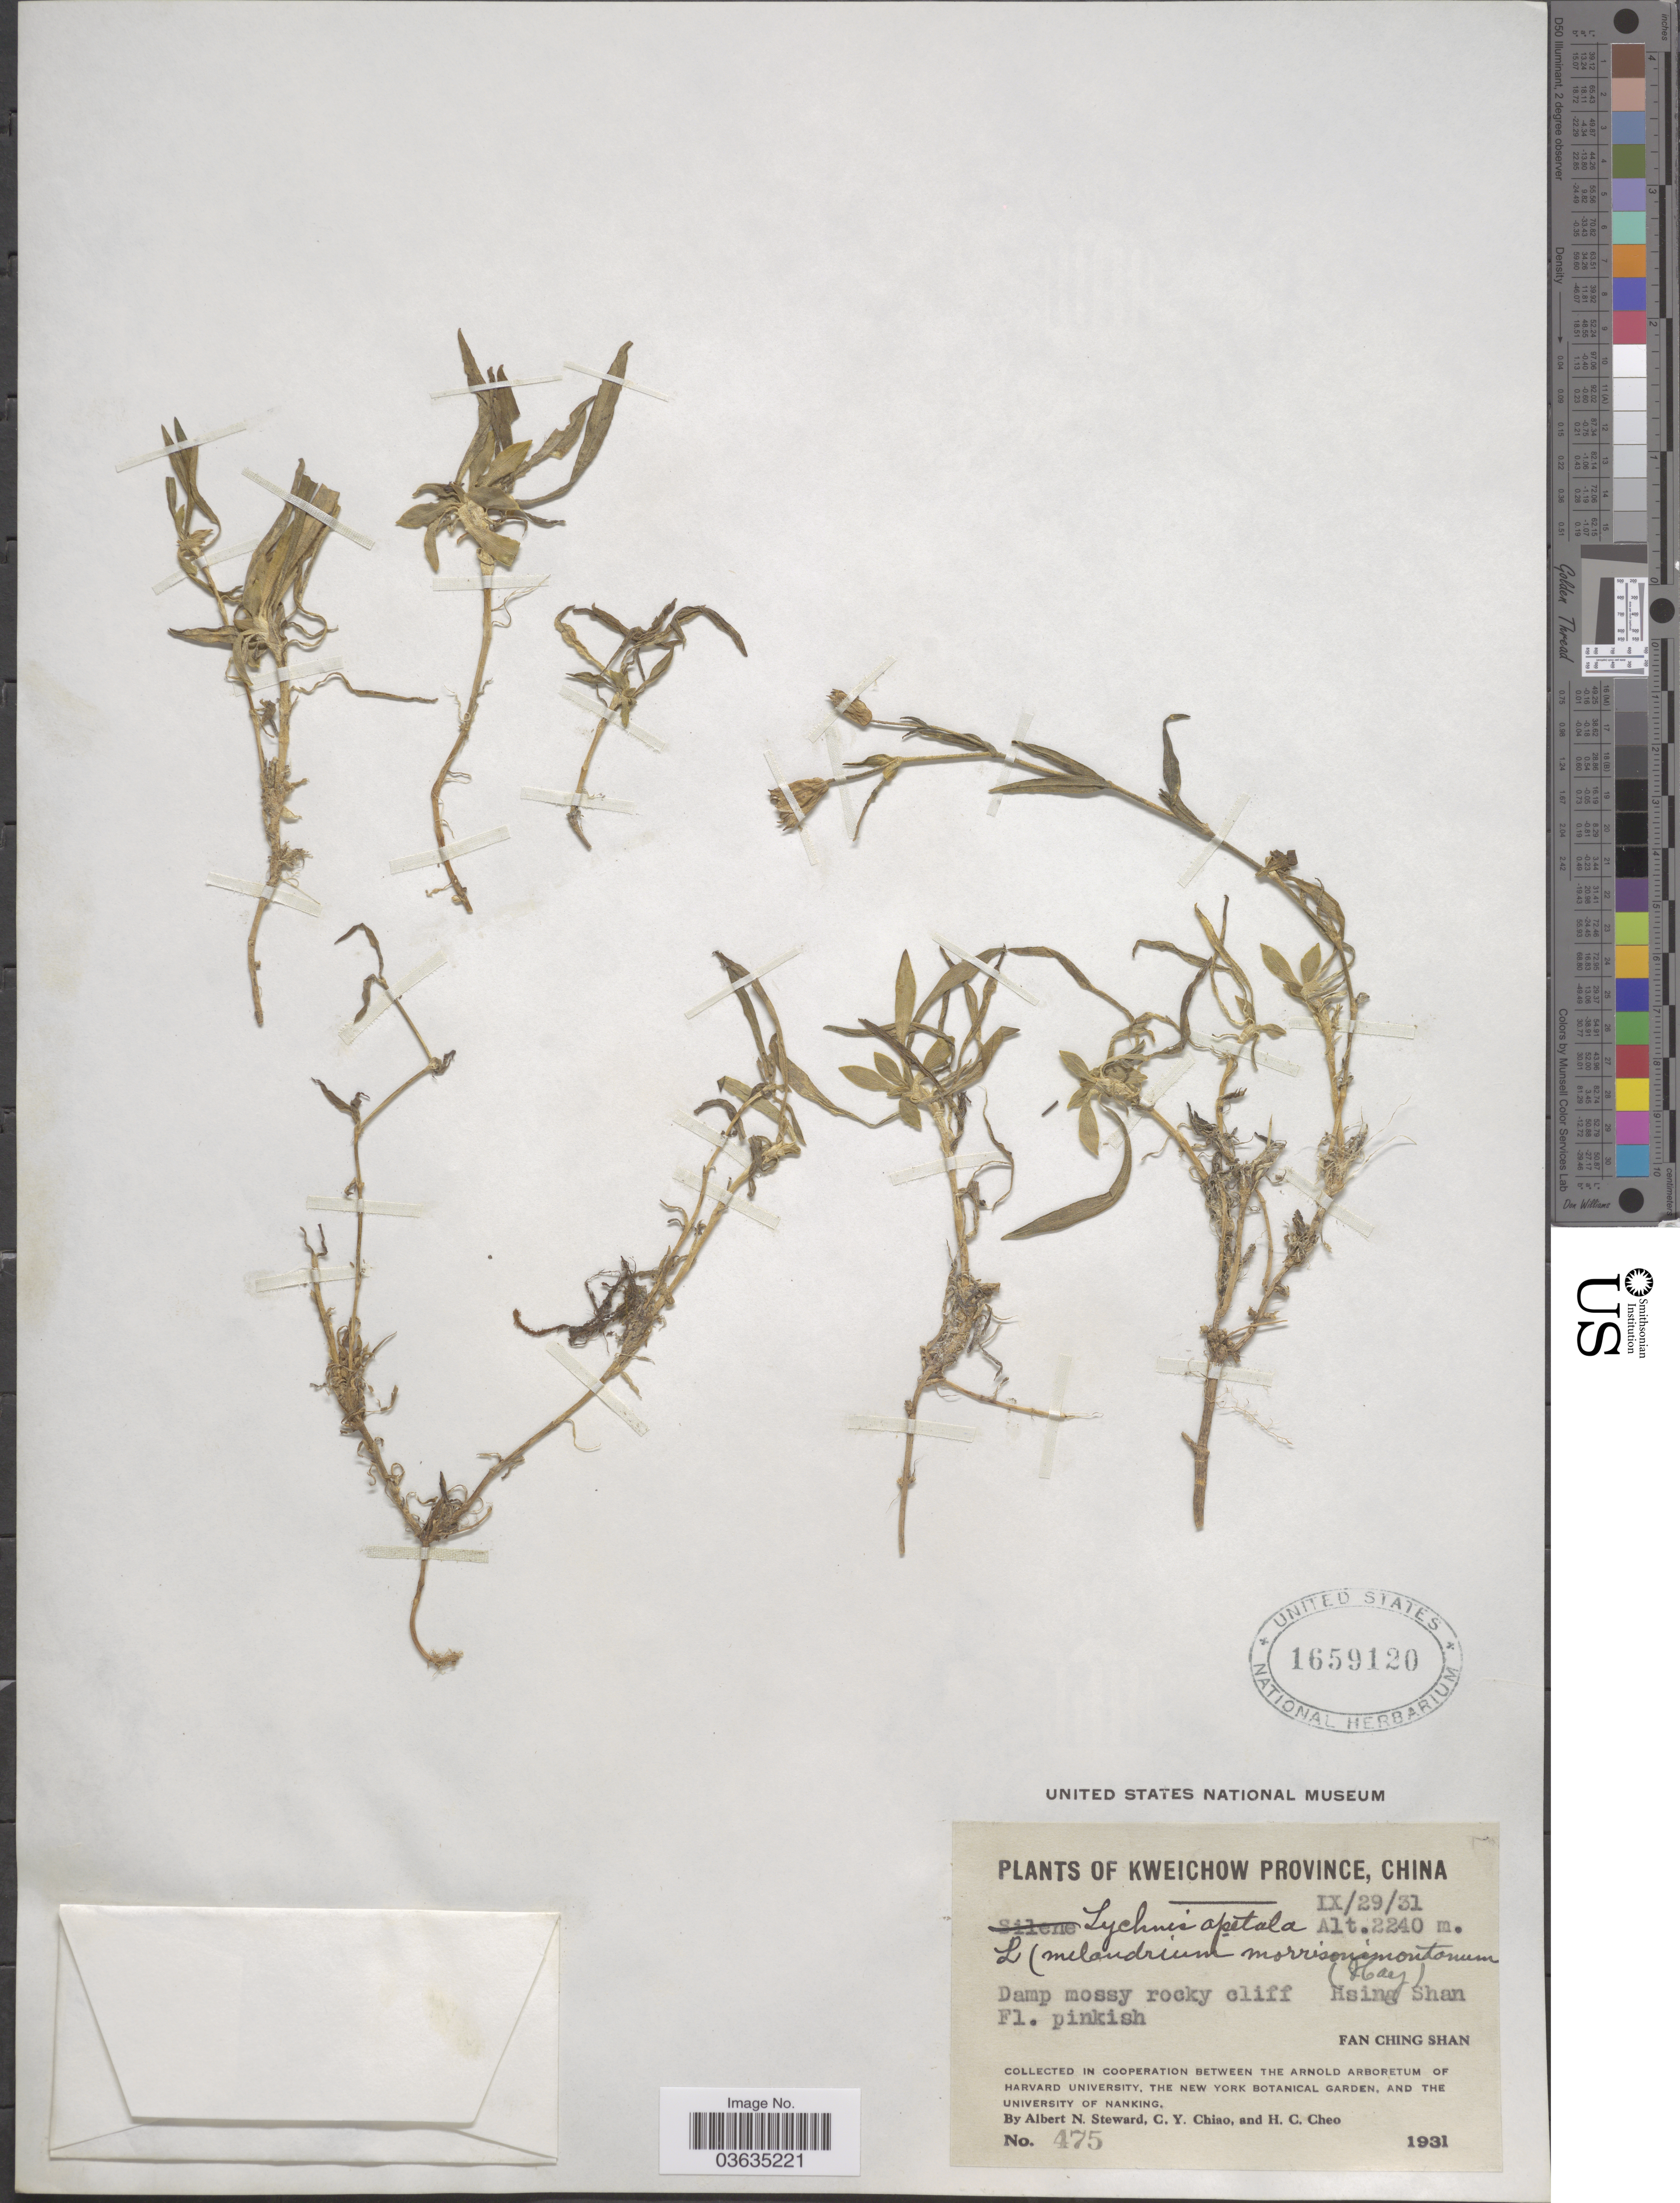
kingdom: Plantae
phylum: Tracheophyta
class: Magnoliopsida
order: Caryophyllales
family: Caryophyllaceae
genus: Silene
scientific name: Silene morrisonmontana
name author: (Hayata) Ohwi & H. Ohashi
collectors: A. N. Steward, C. Y. Chiao & H. Cheo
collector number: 475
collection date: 1931-09-29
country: China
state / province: Guizhou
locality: Kweichow Province. Hsing Shan. Fan Ching Shan.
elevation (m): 2240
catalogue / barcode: US 1659120